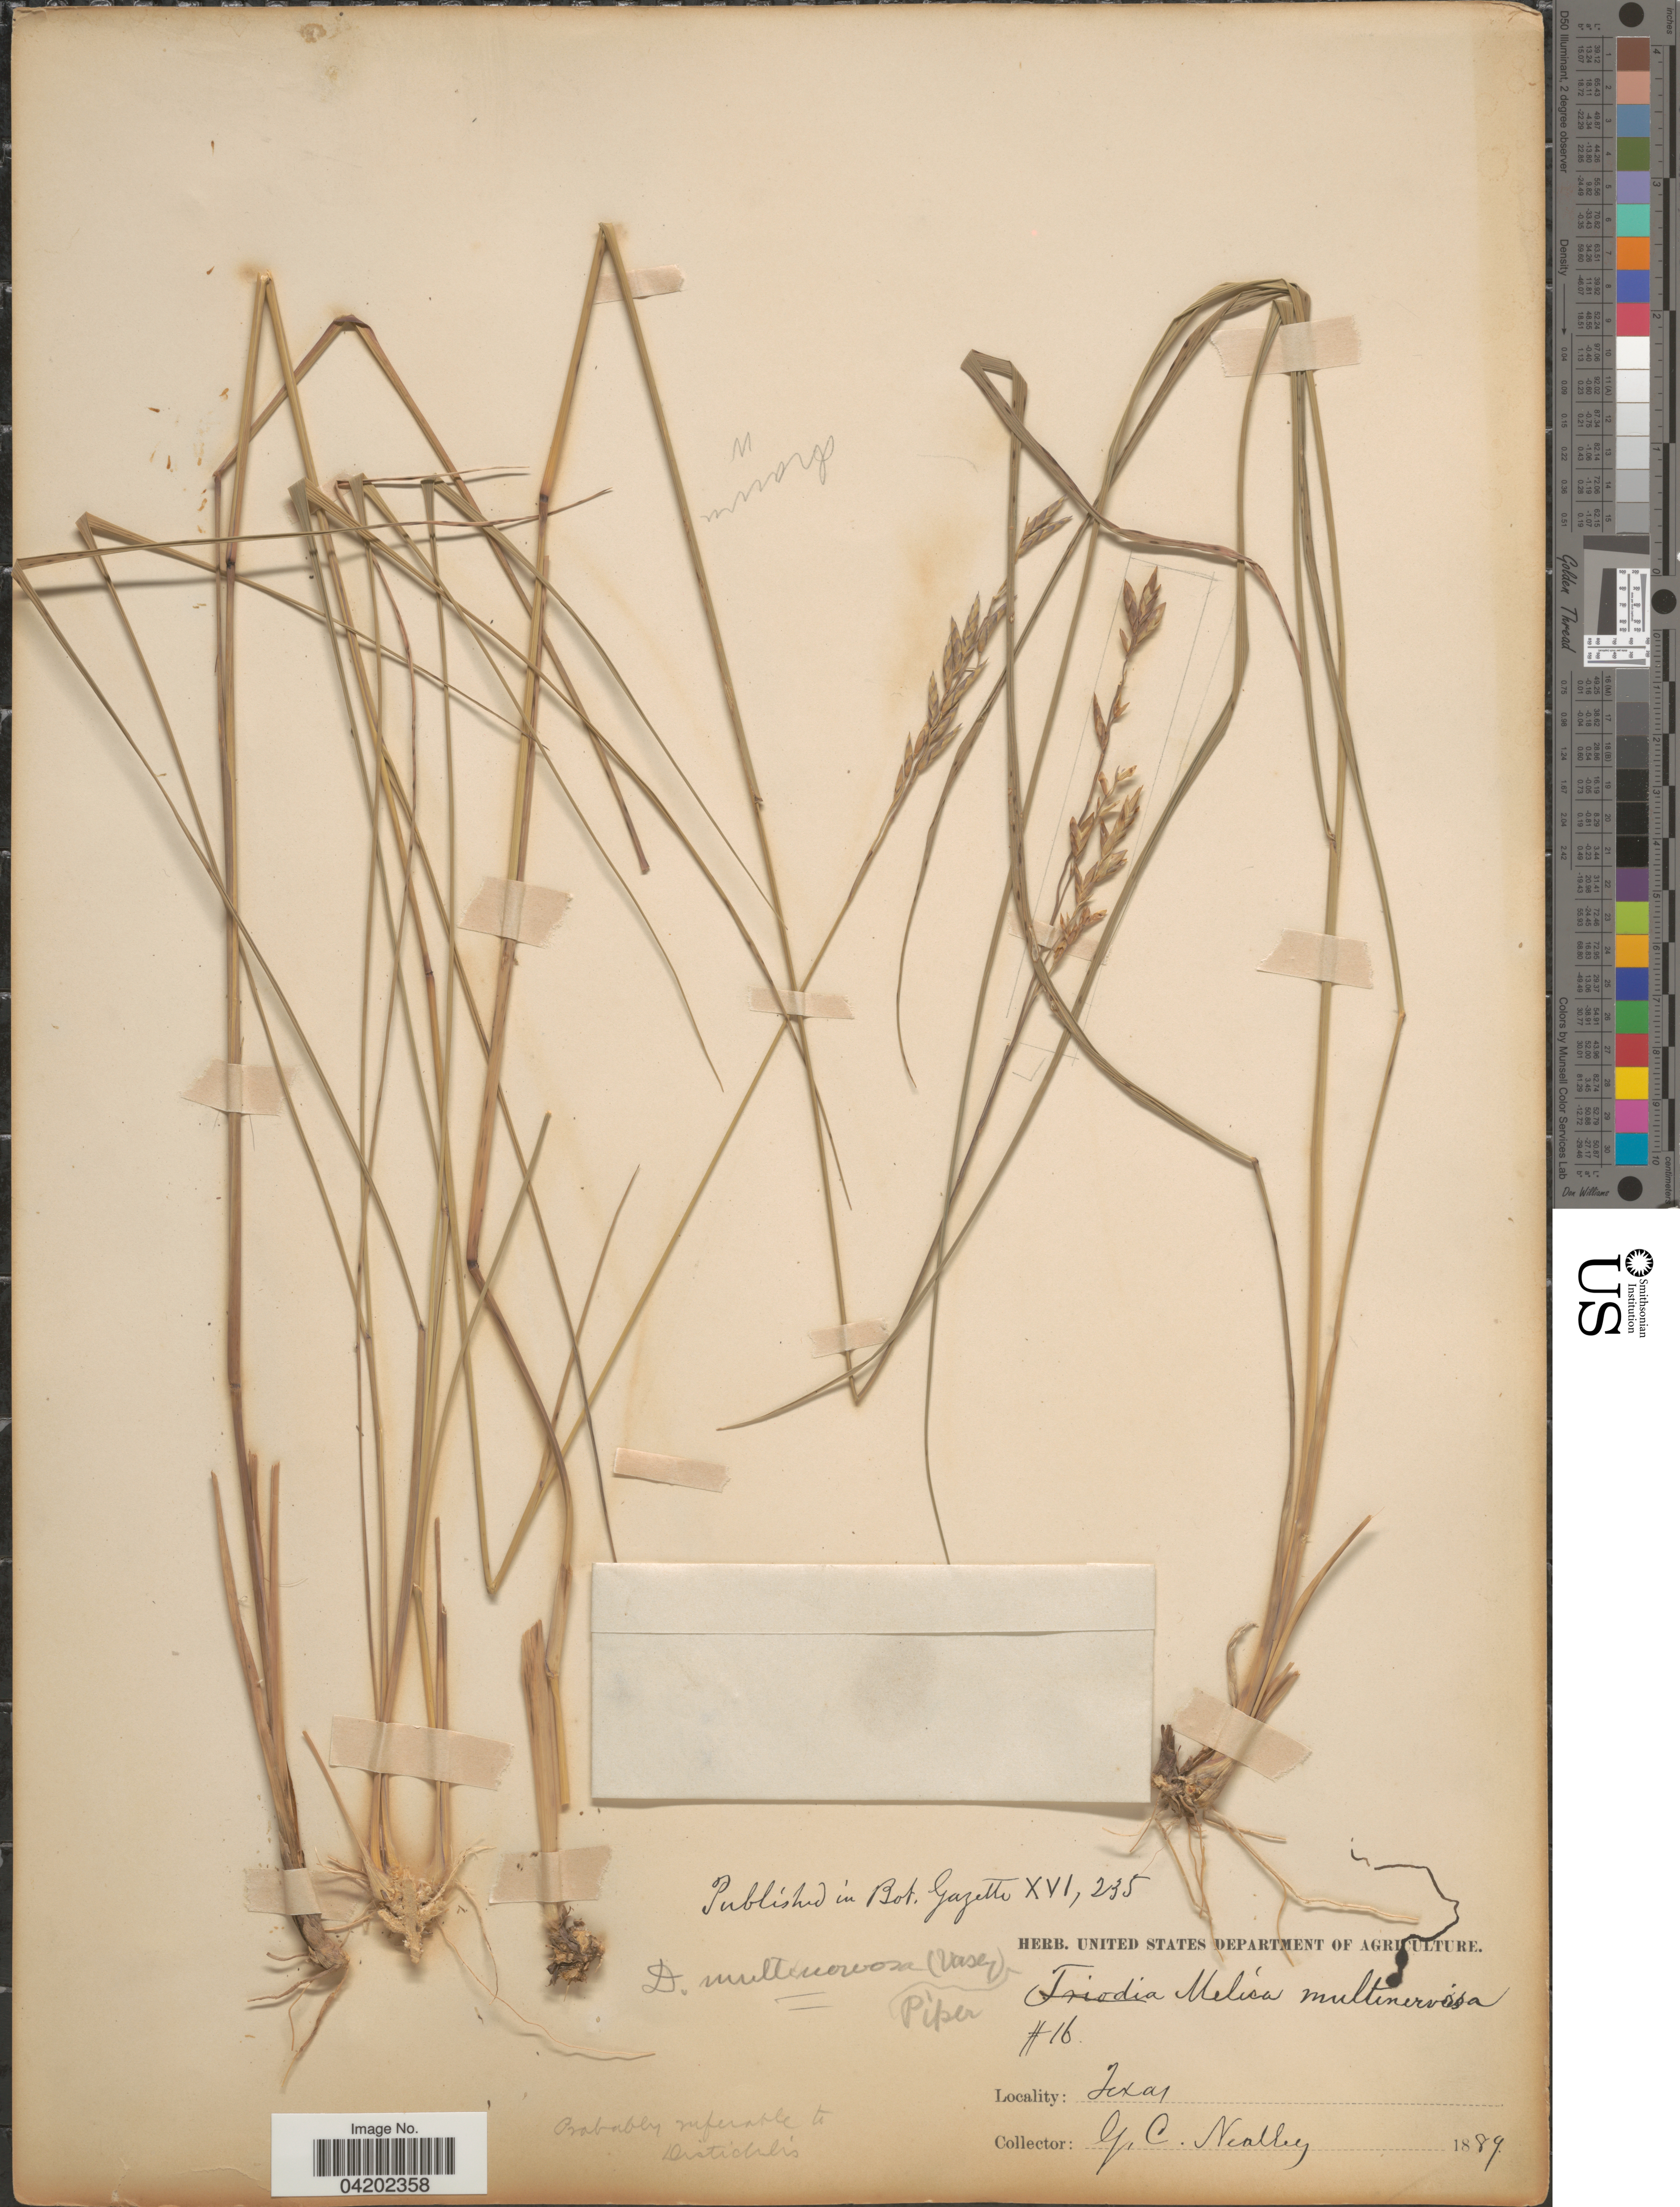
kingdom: Plantae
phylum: Tracheophyta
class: Liliopsida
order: Poales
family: Poaceae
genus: Vaseyochloa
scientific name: Vaseyochloa multinervosa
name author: (Vasey) Hitchc.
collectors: G. C. Nealley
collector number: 16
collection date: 1889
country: United States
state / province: Texas